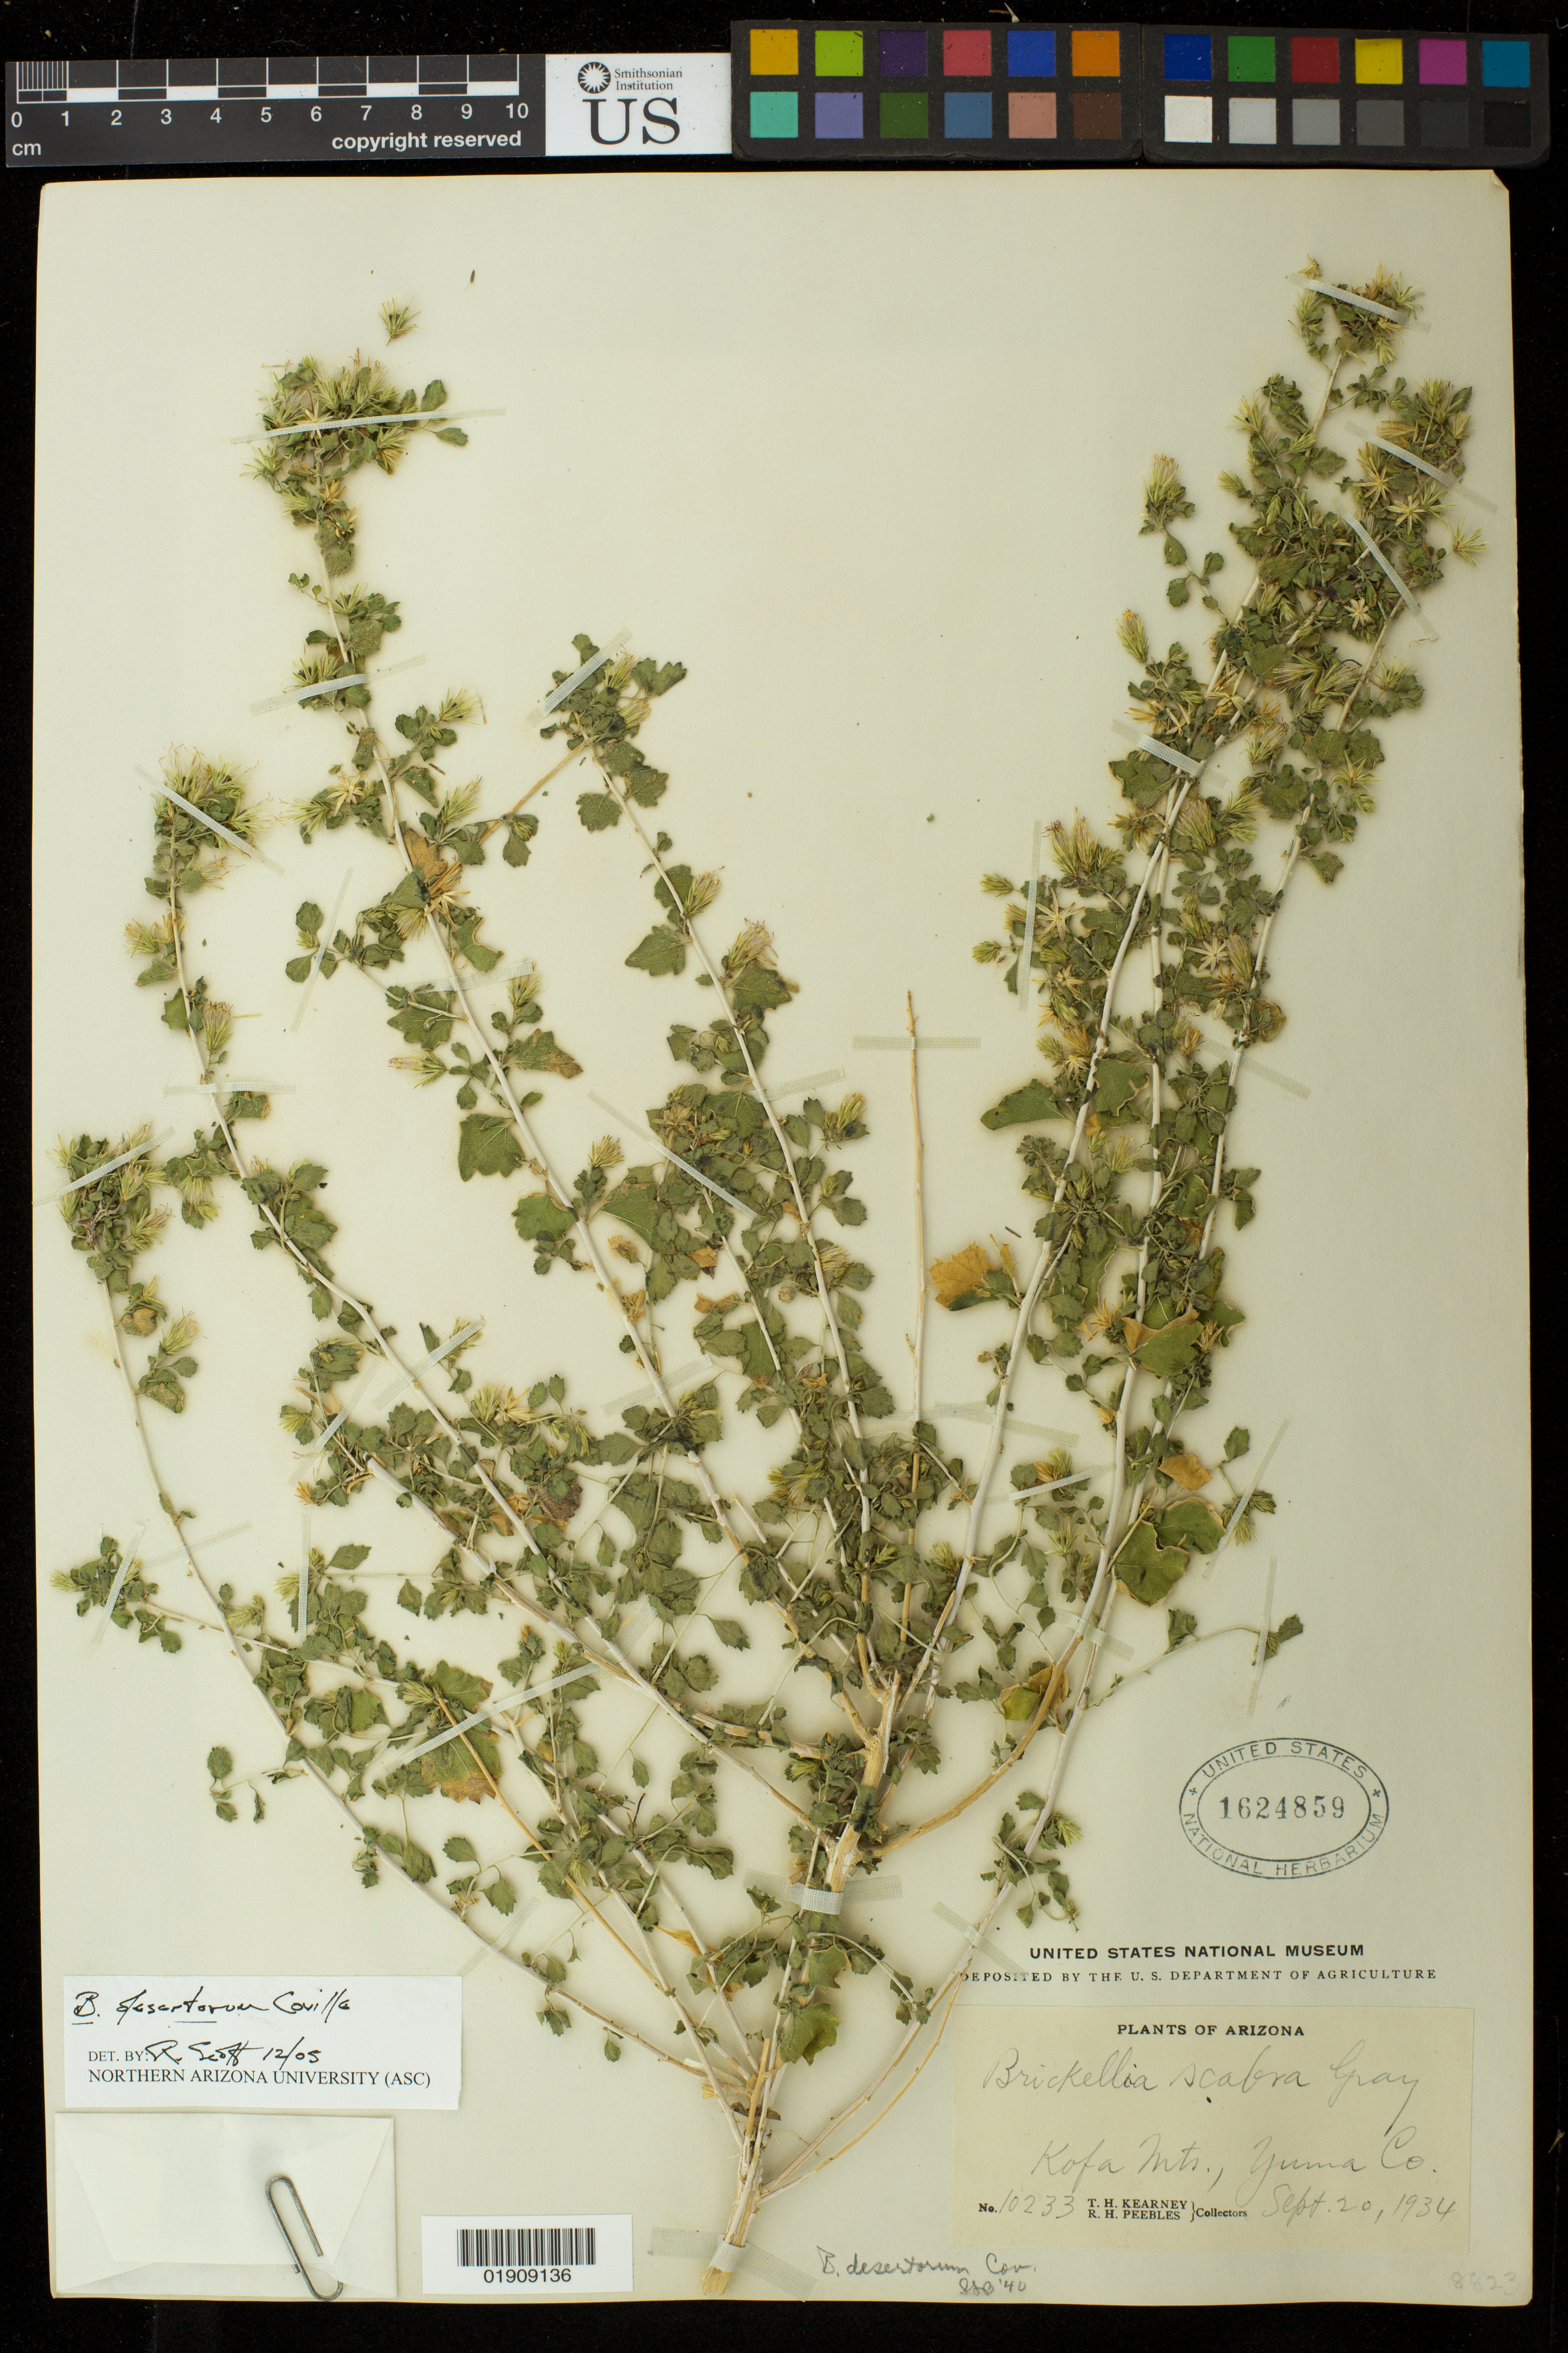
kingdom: Plantae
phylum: Tracheophyta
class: Magnoliopsida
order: Asterales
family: Asteraceae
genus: Brickellia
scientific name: Brickellia desertorum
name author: Coville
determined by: Scott, Randall W., (ASC), Northern Arizona University (UNITED STATES)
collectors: T. H. Kearney & R. H. Peebles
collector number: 10233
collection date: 1934-09-20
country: United States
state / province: Arizona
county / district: Yuma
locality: Kofa Mts.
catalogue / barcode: US 1624859